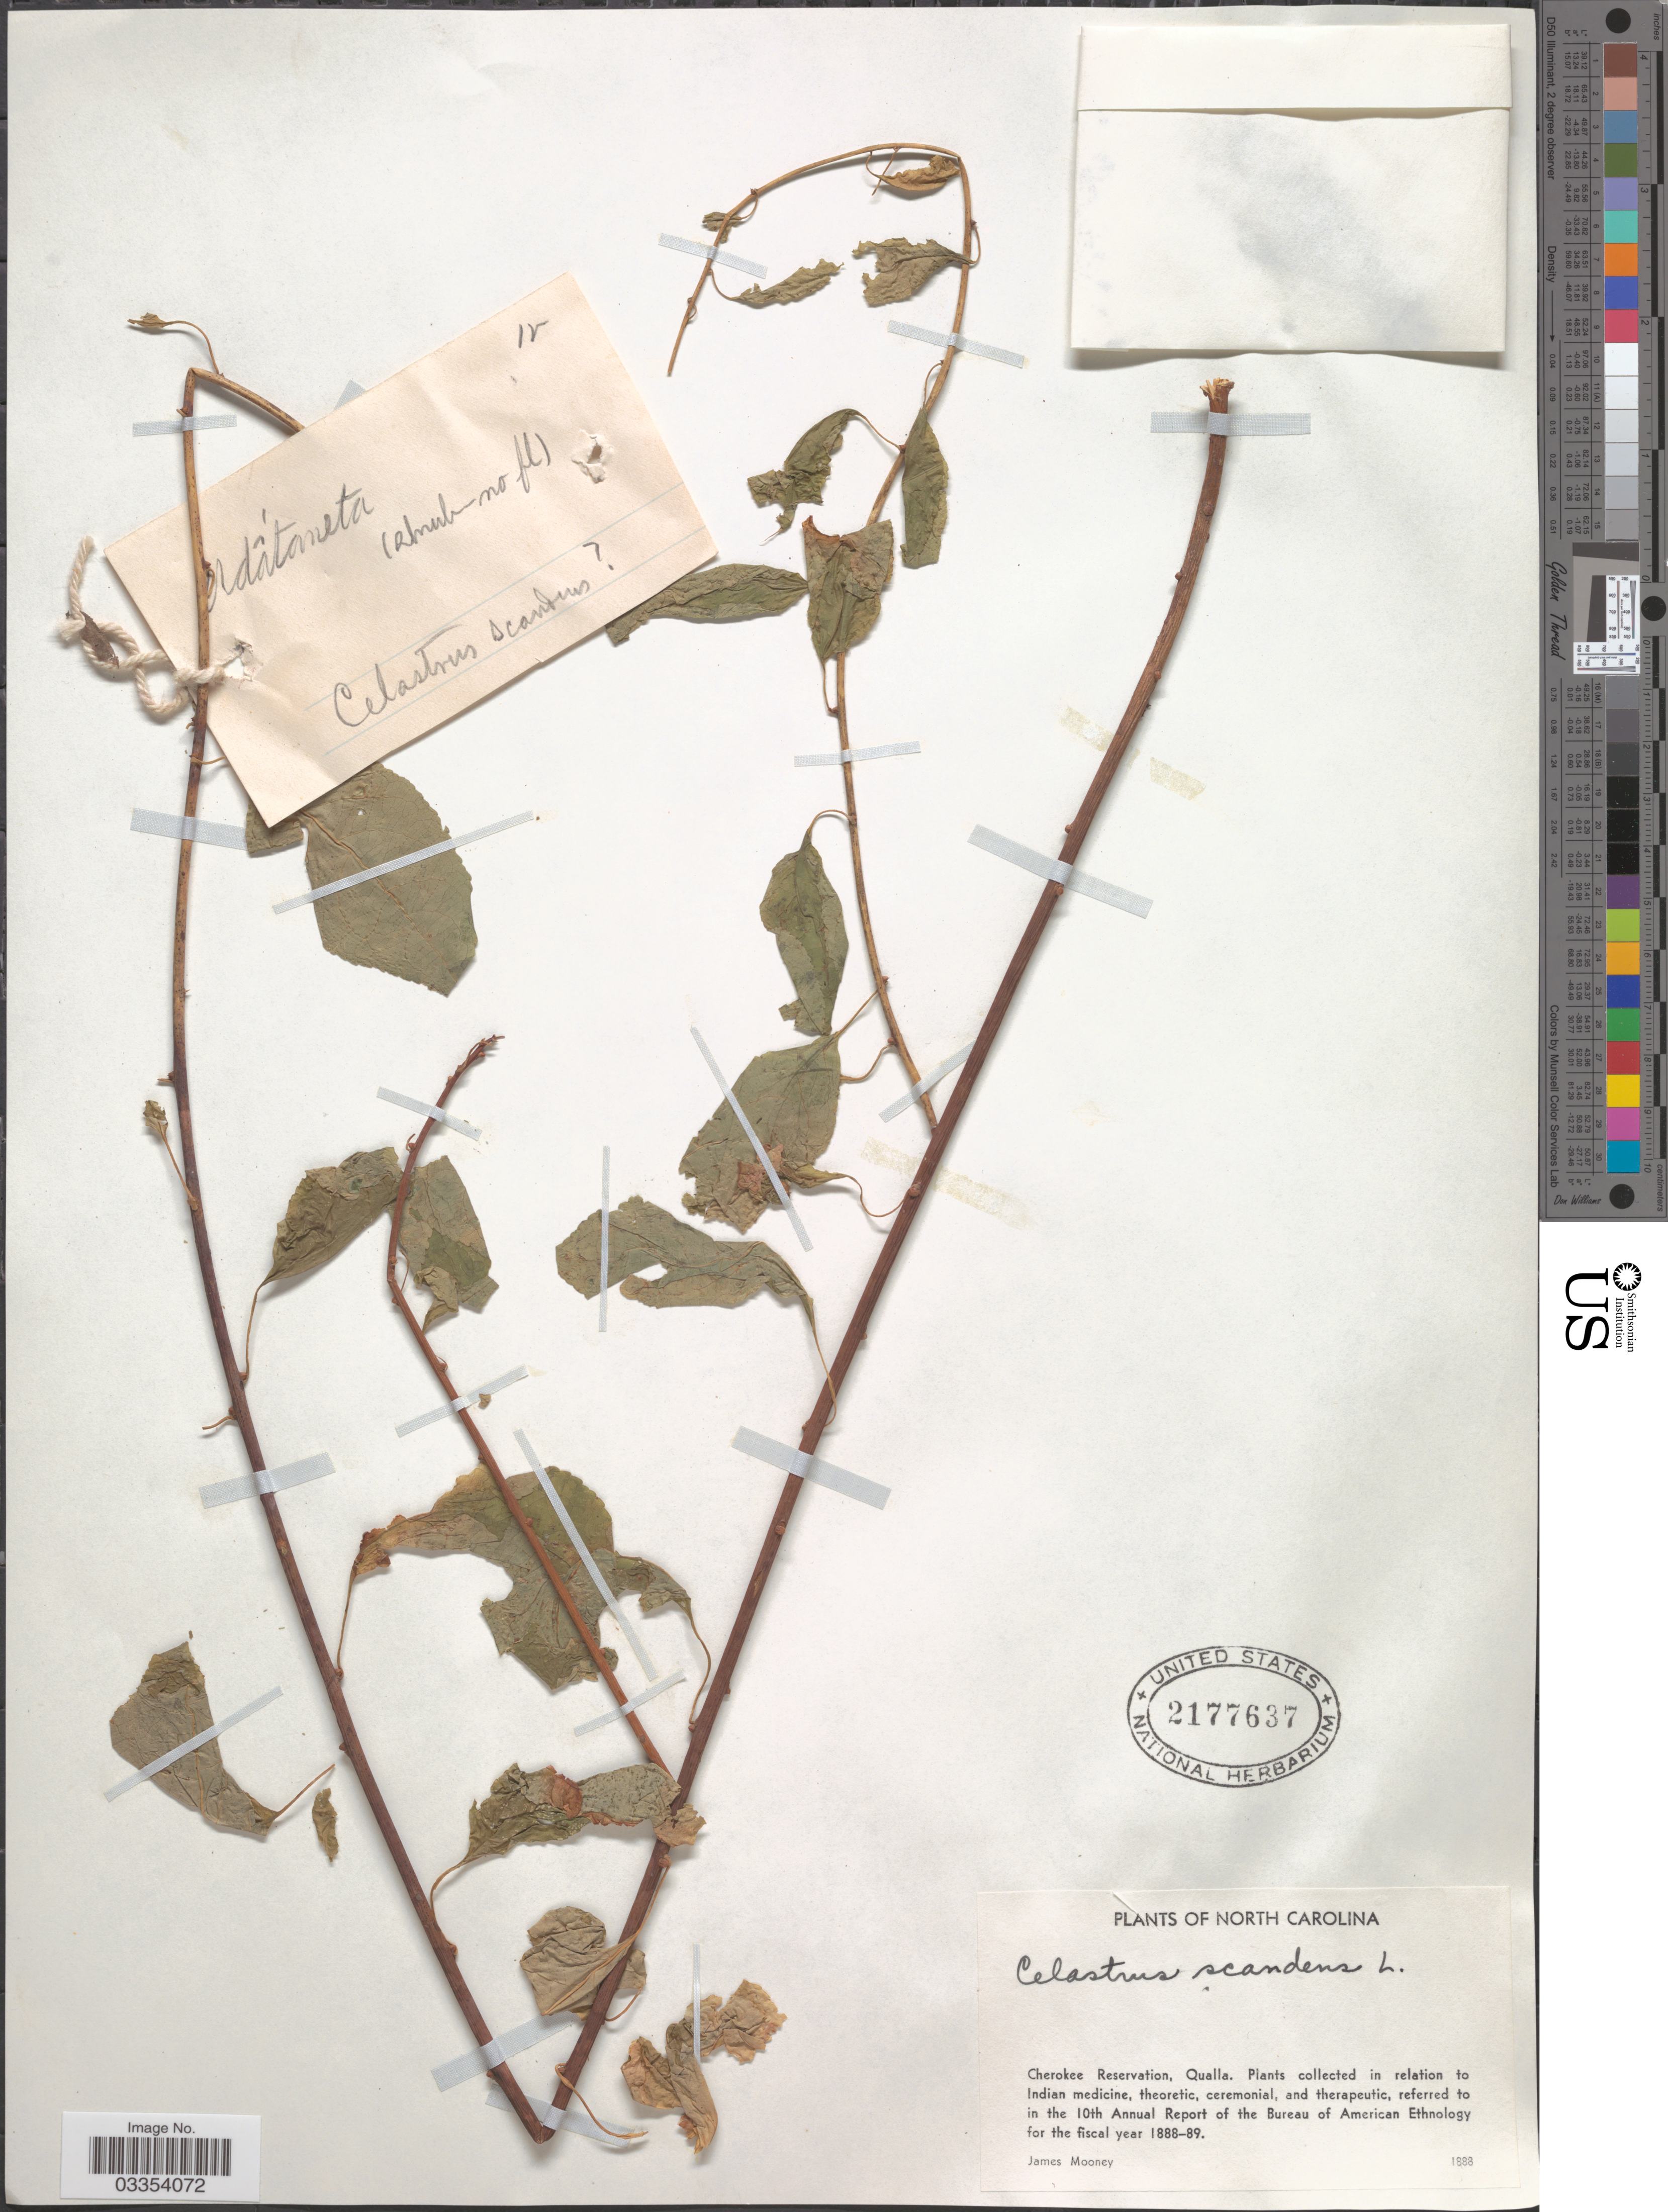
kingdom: Plantae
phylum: Tracheophyta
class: Magnoliopsida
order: Celastrales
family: Celastraceae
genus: Celastrus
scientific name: Celastrus scandens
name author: L.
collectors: J. Mooney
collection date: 1888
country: United States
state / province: North Carolina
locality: Cherokee Reservation, Qualla.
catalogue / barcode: US 2177637